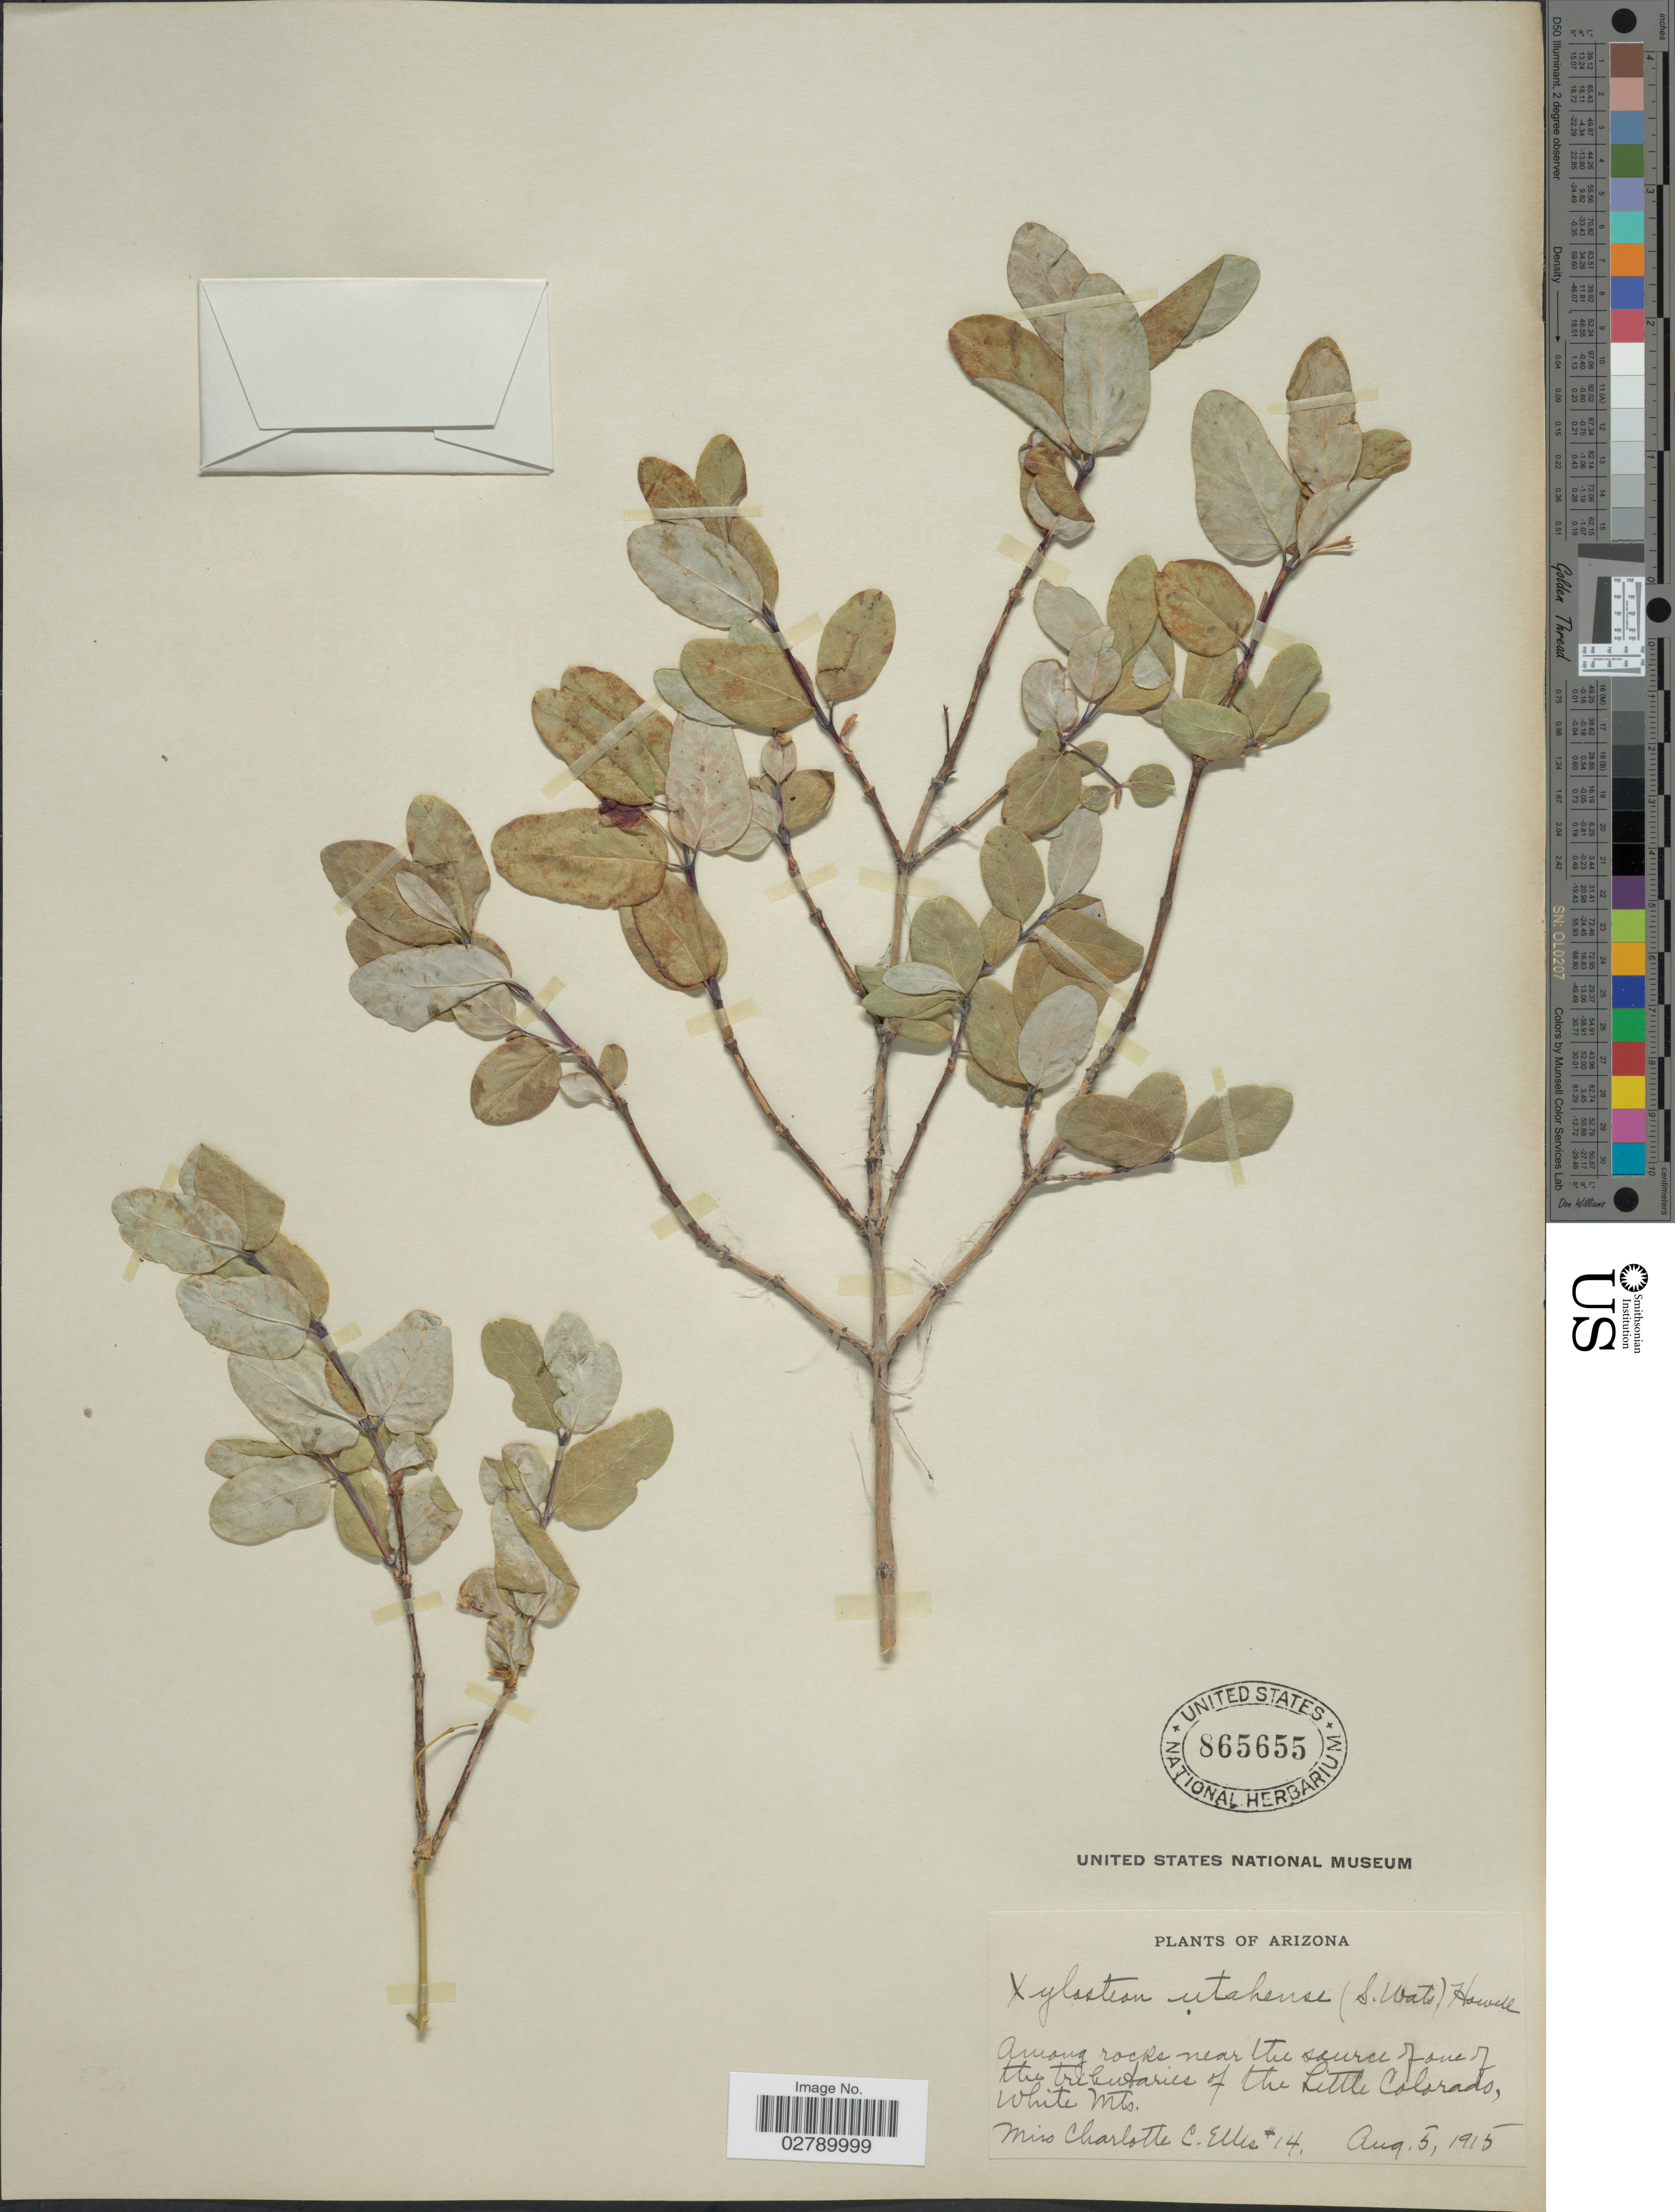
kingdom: Plantae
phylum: Tracheophyta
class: Magnoliopsida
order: Dipsacales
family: Caprifoliaceae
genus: Lonicera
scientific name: Lonicera utahensis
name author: S. Watson in C. King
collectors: C. C. Ellis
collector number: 14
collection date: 1915-08-05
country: United States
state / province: Arizona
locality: Among rocks near the source of one of the tributaries of the Little Colorado, White Mts.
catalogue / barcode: US 865655